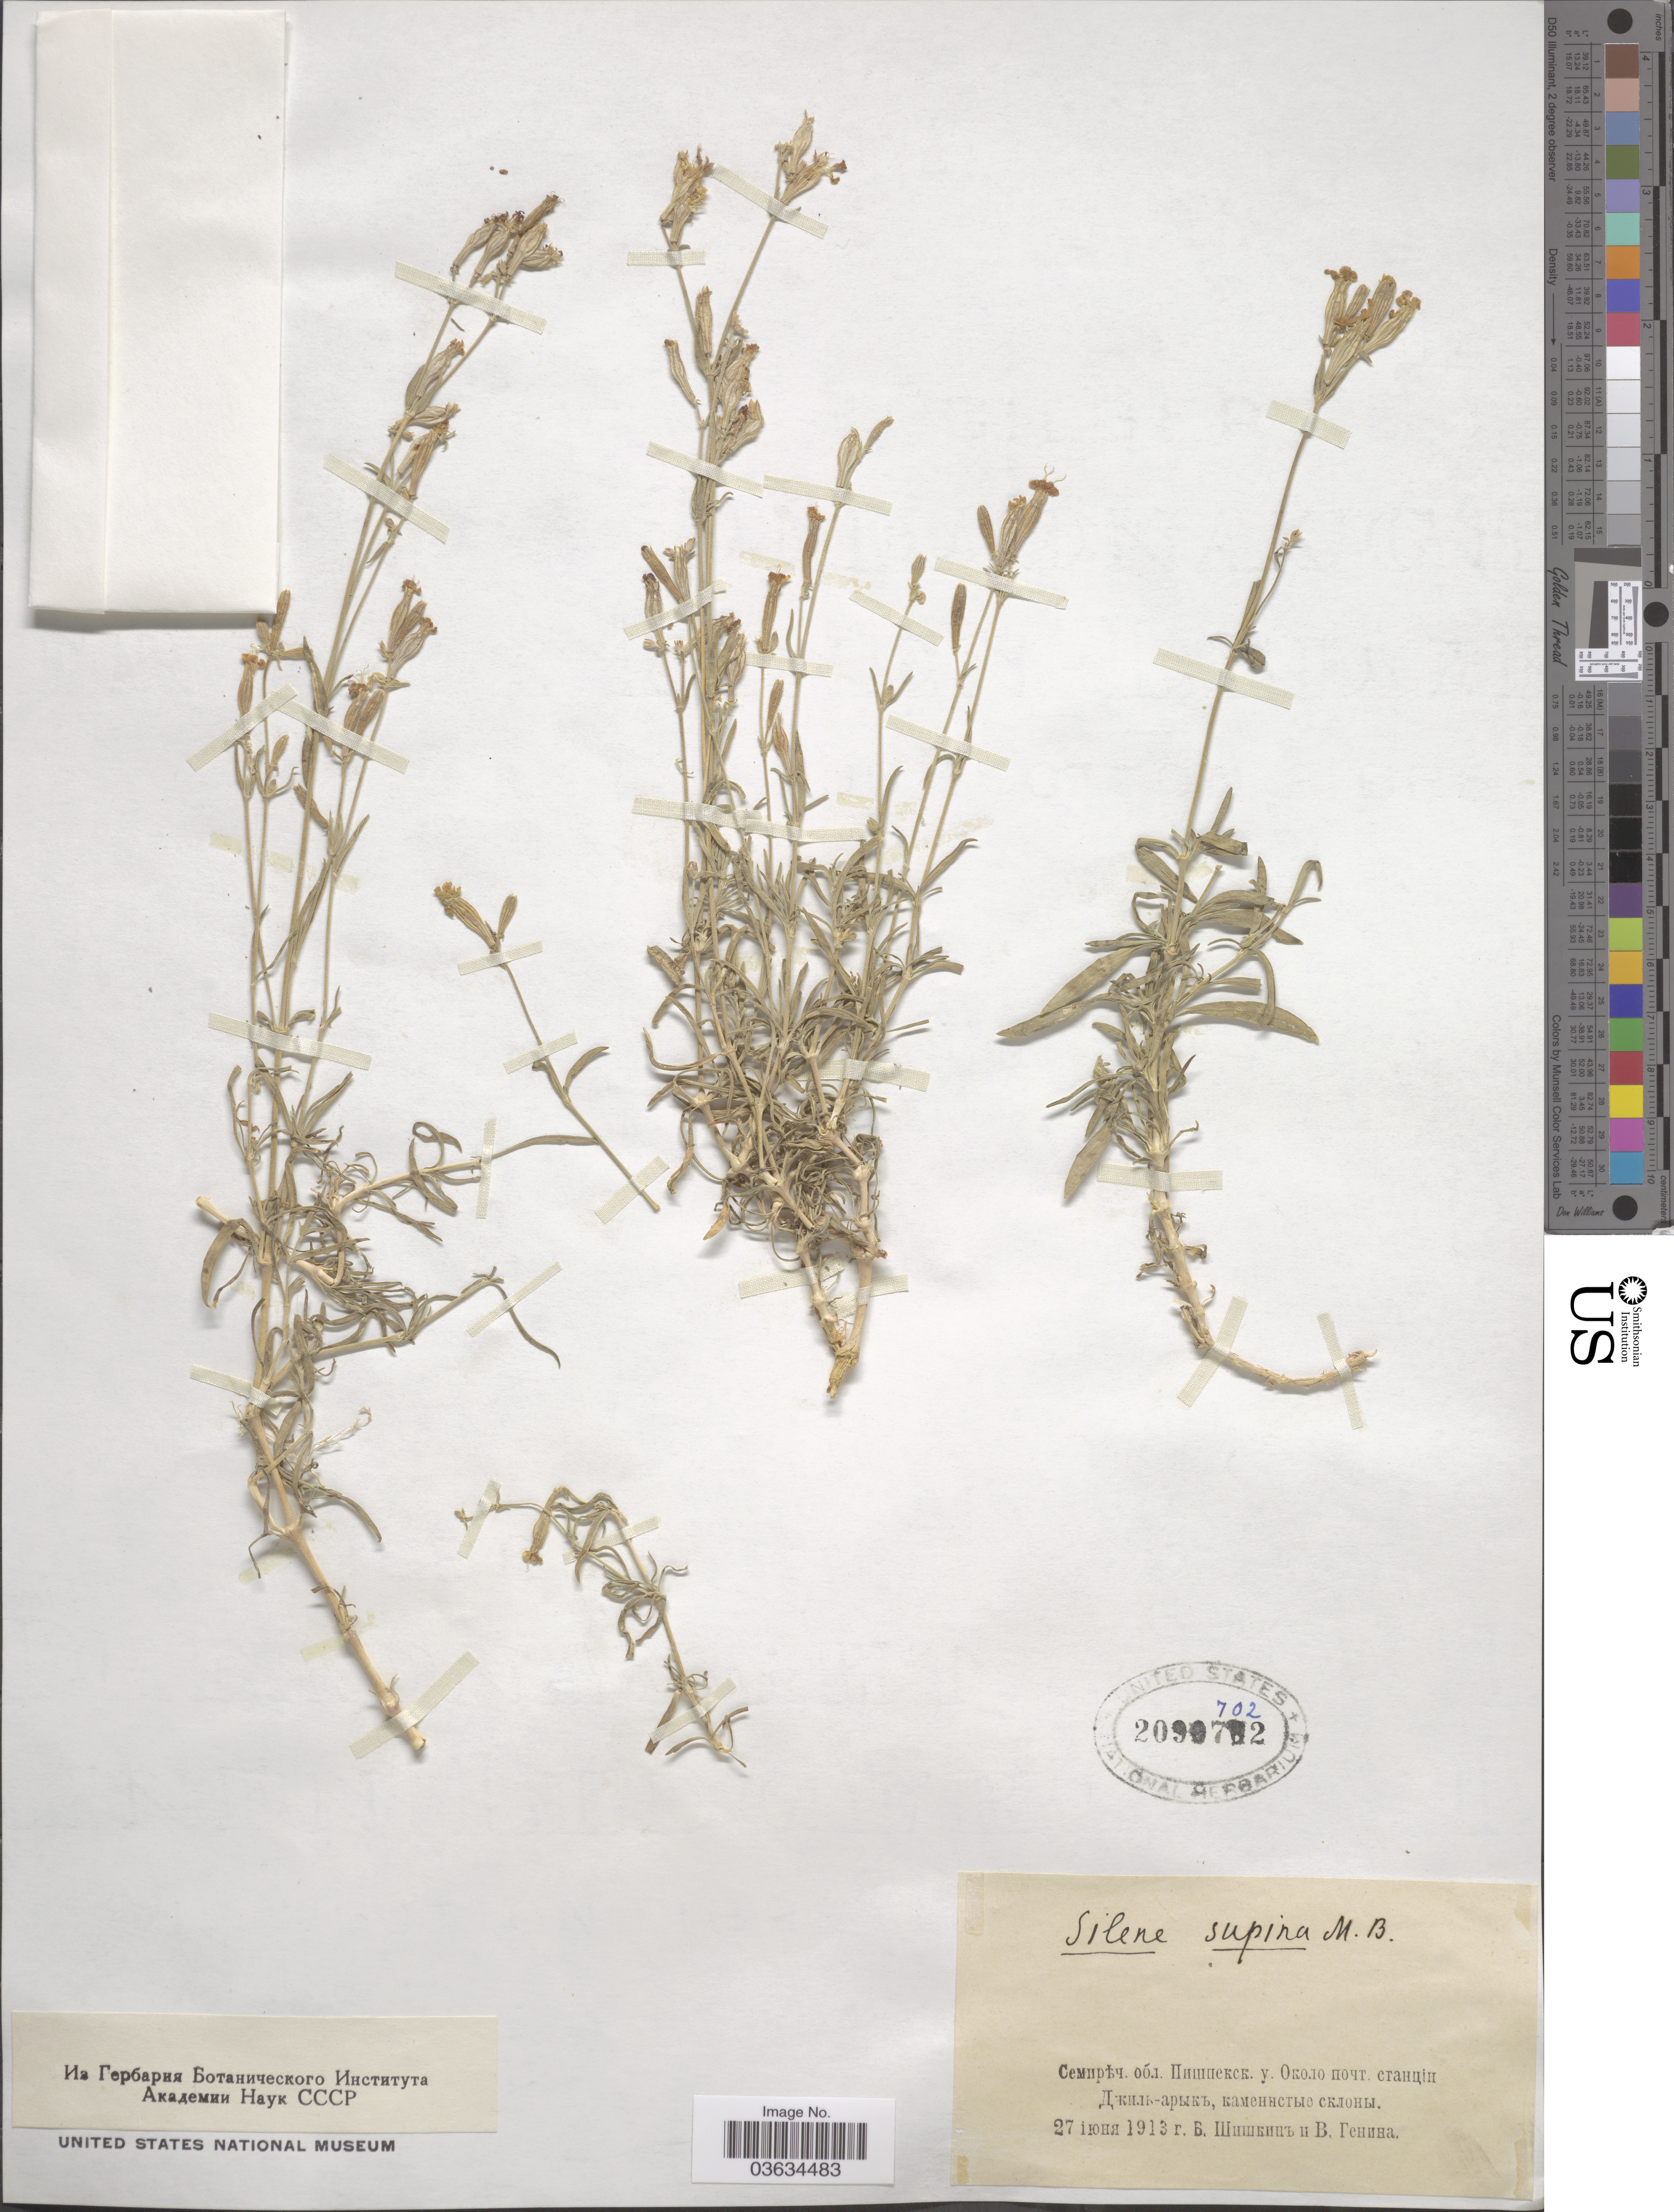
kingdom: Plantae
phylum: Tracheophyta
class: Magnoliopsida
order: Caryophyllales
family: Caryophyllaceae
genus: Silene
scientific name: Silene supina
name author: M. Bieb.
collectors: B. Shishkin & V. Genine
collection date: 1913-06-27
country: Kyrgyzstan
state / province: Chu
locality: Near station Dzhil-Aryk.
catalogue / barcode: US 2090702